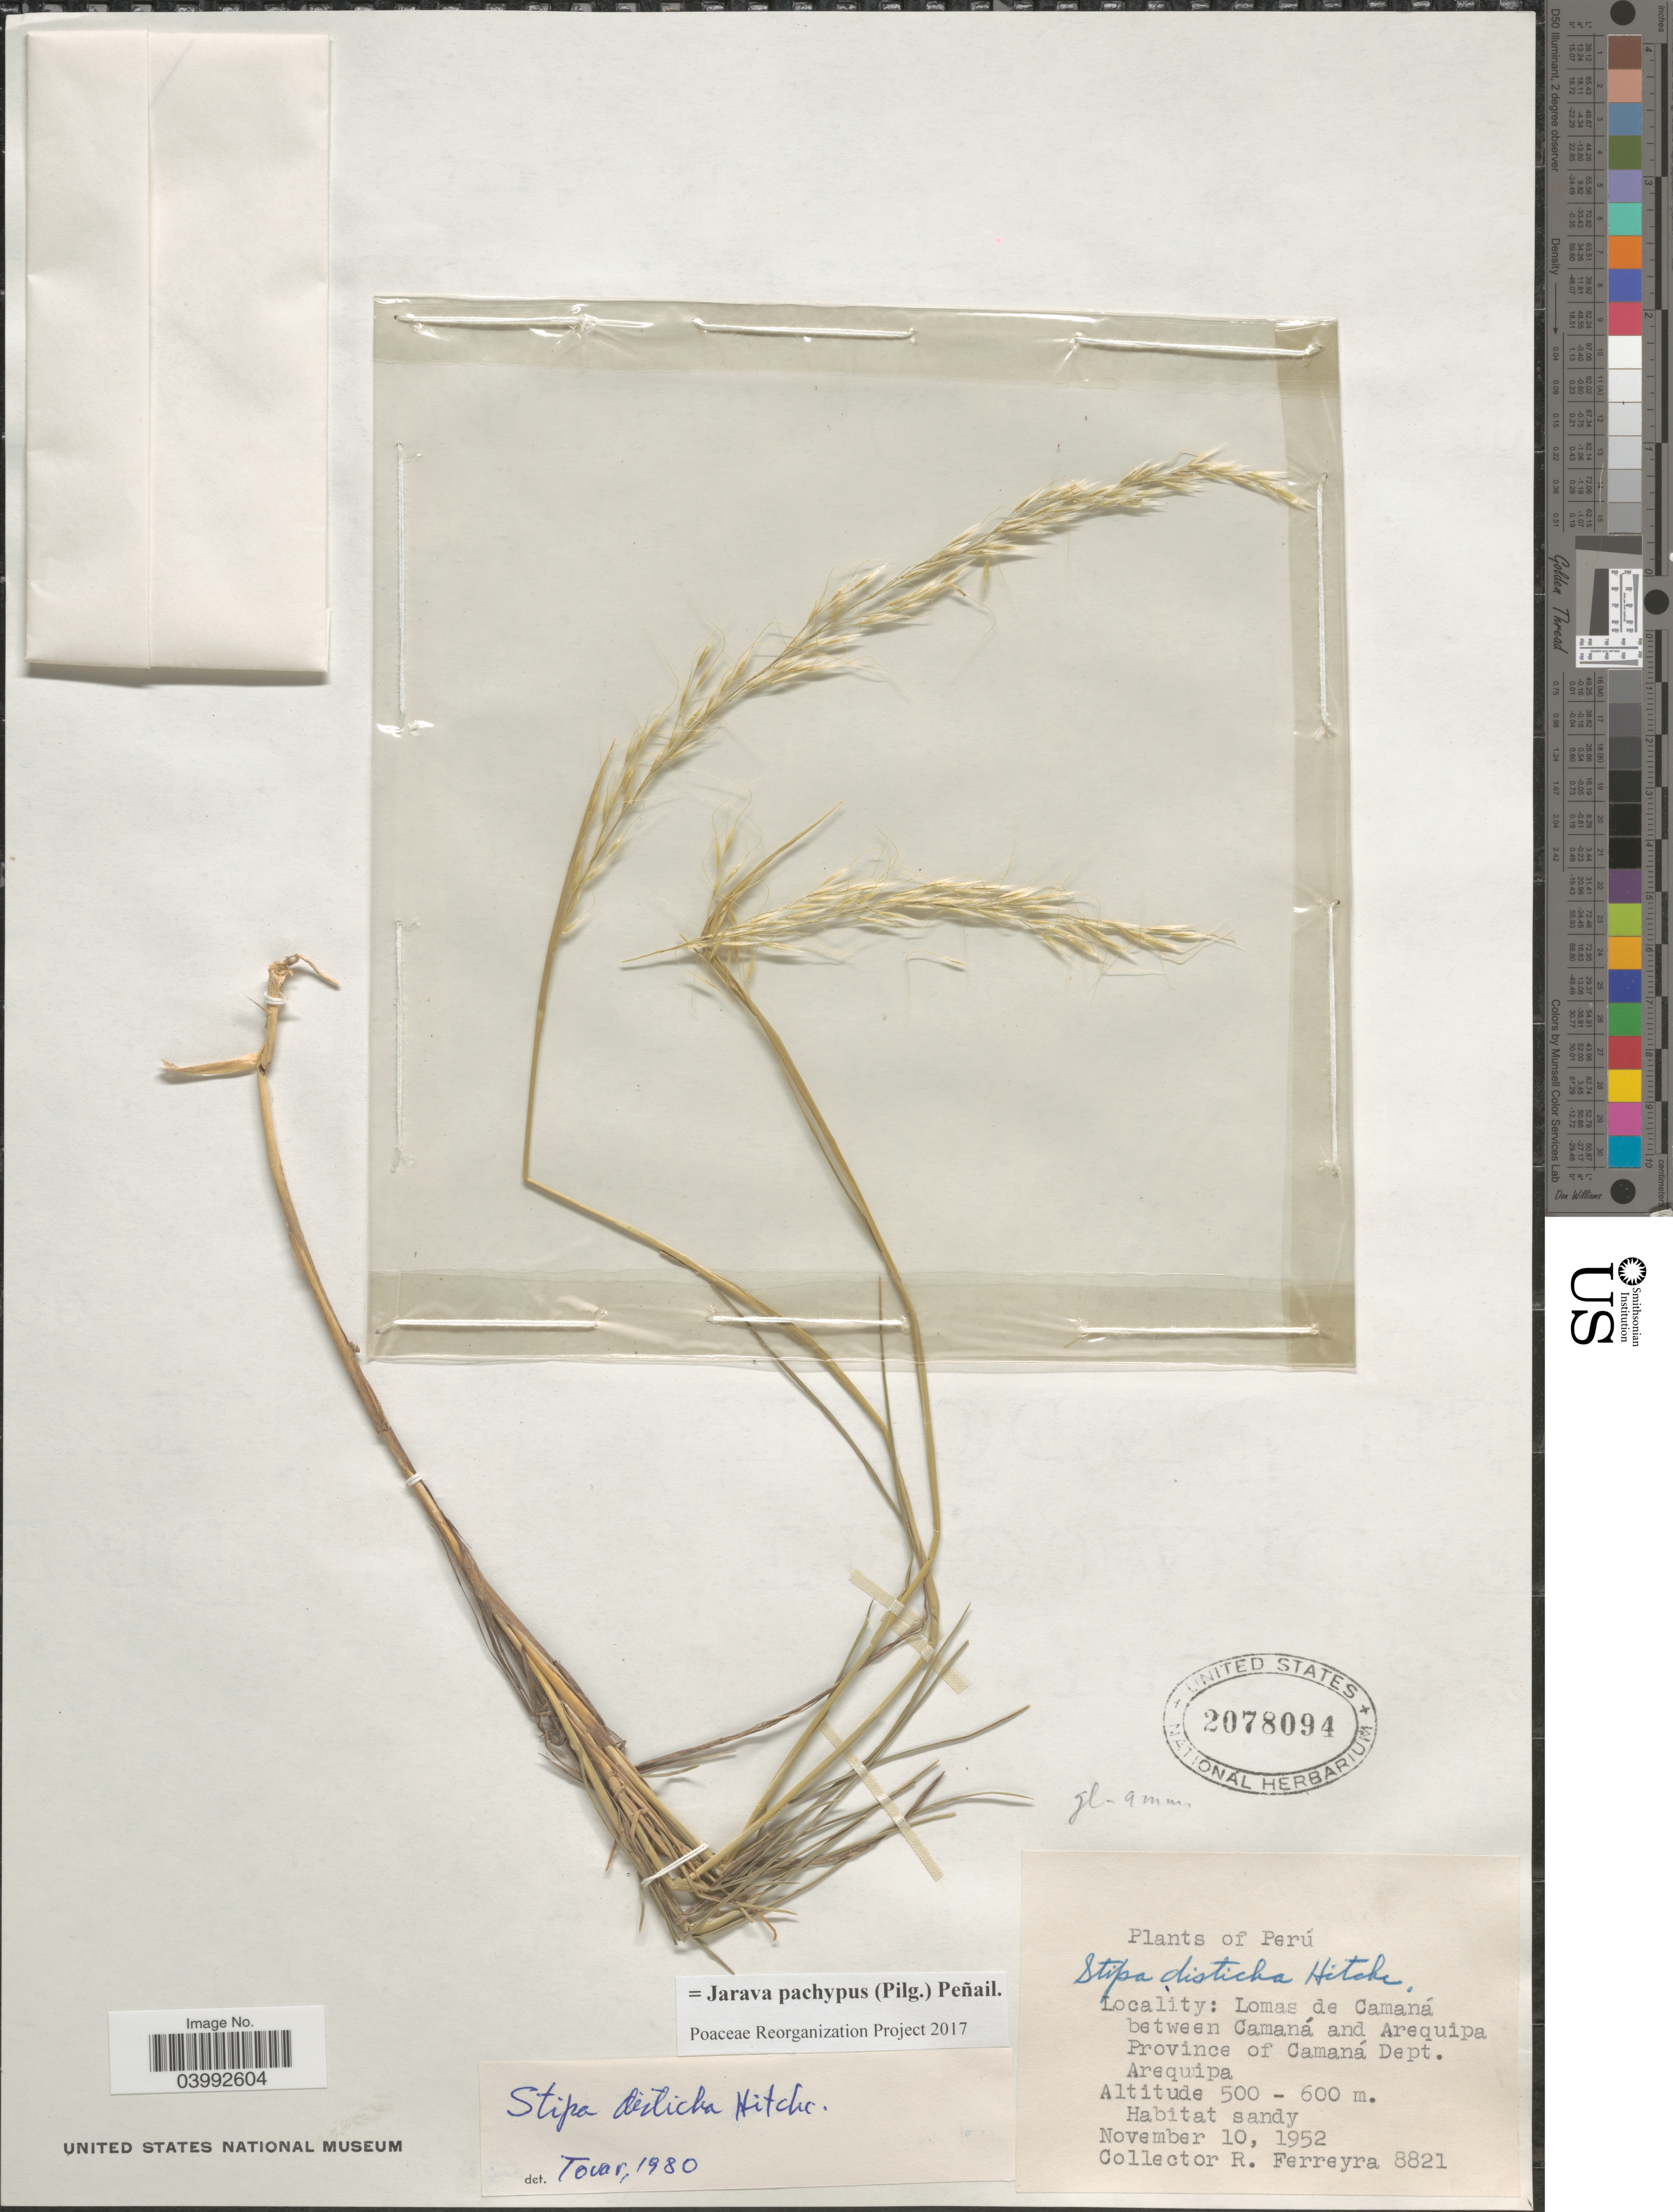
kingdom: Plantae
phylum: Tracheophyta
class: Liliopsida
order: Poales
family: Poaceae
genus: Jarava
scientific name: Jarava pachypus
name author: Pilg.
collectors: R. A. Ferreyra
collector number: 8821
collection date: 1952-11-10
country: Peru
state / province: Arequipa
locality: Lomas de Camaná between Camaná and Arequipa. Province of Camaná Dept. Arequipa.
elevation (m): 500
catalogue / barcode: US 2078094